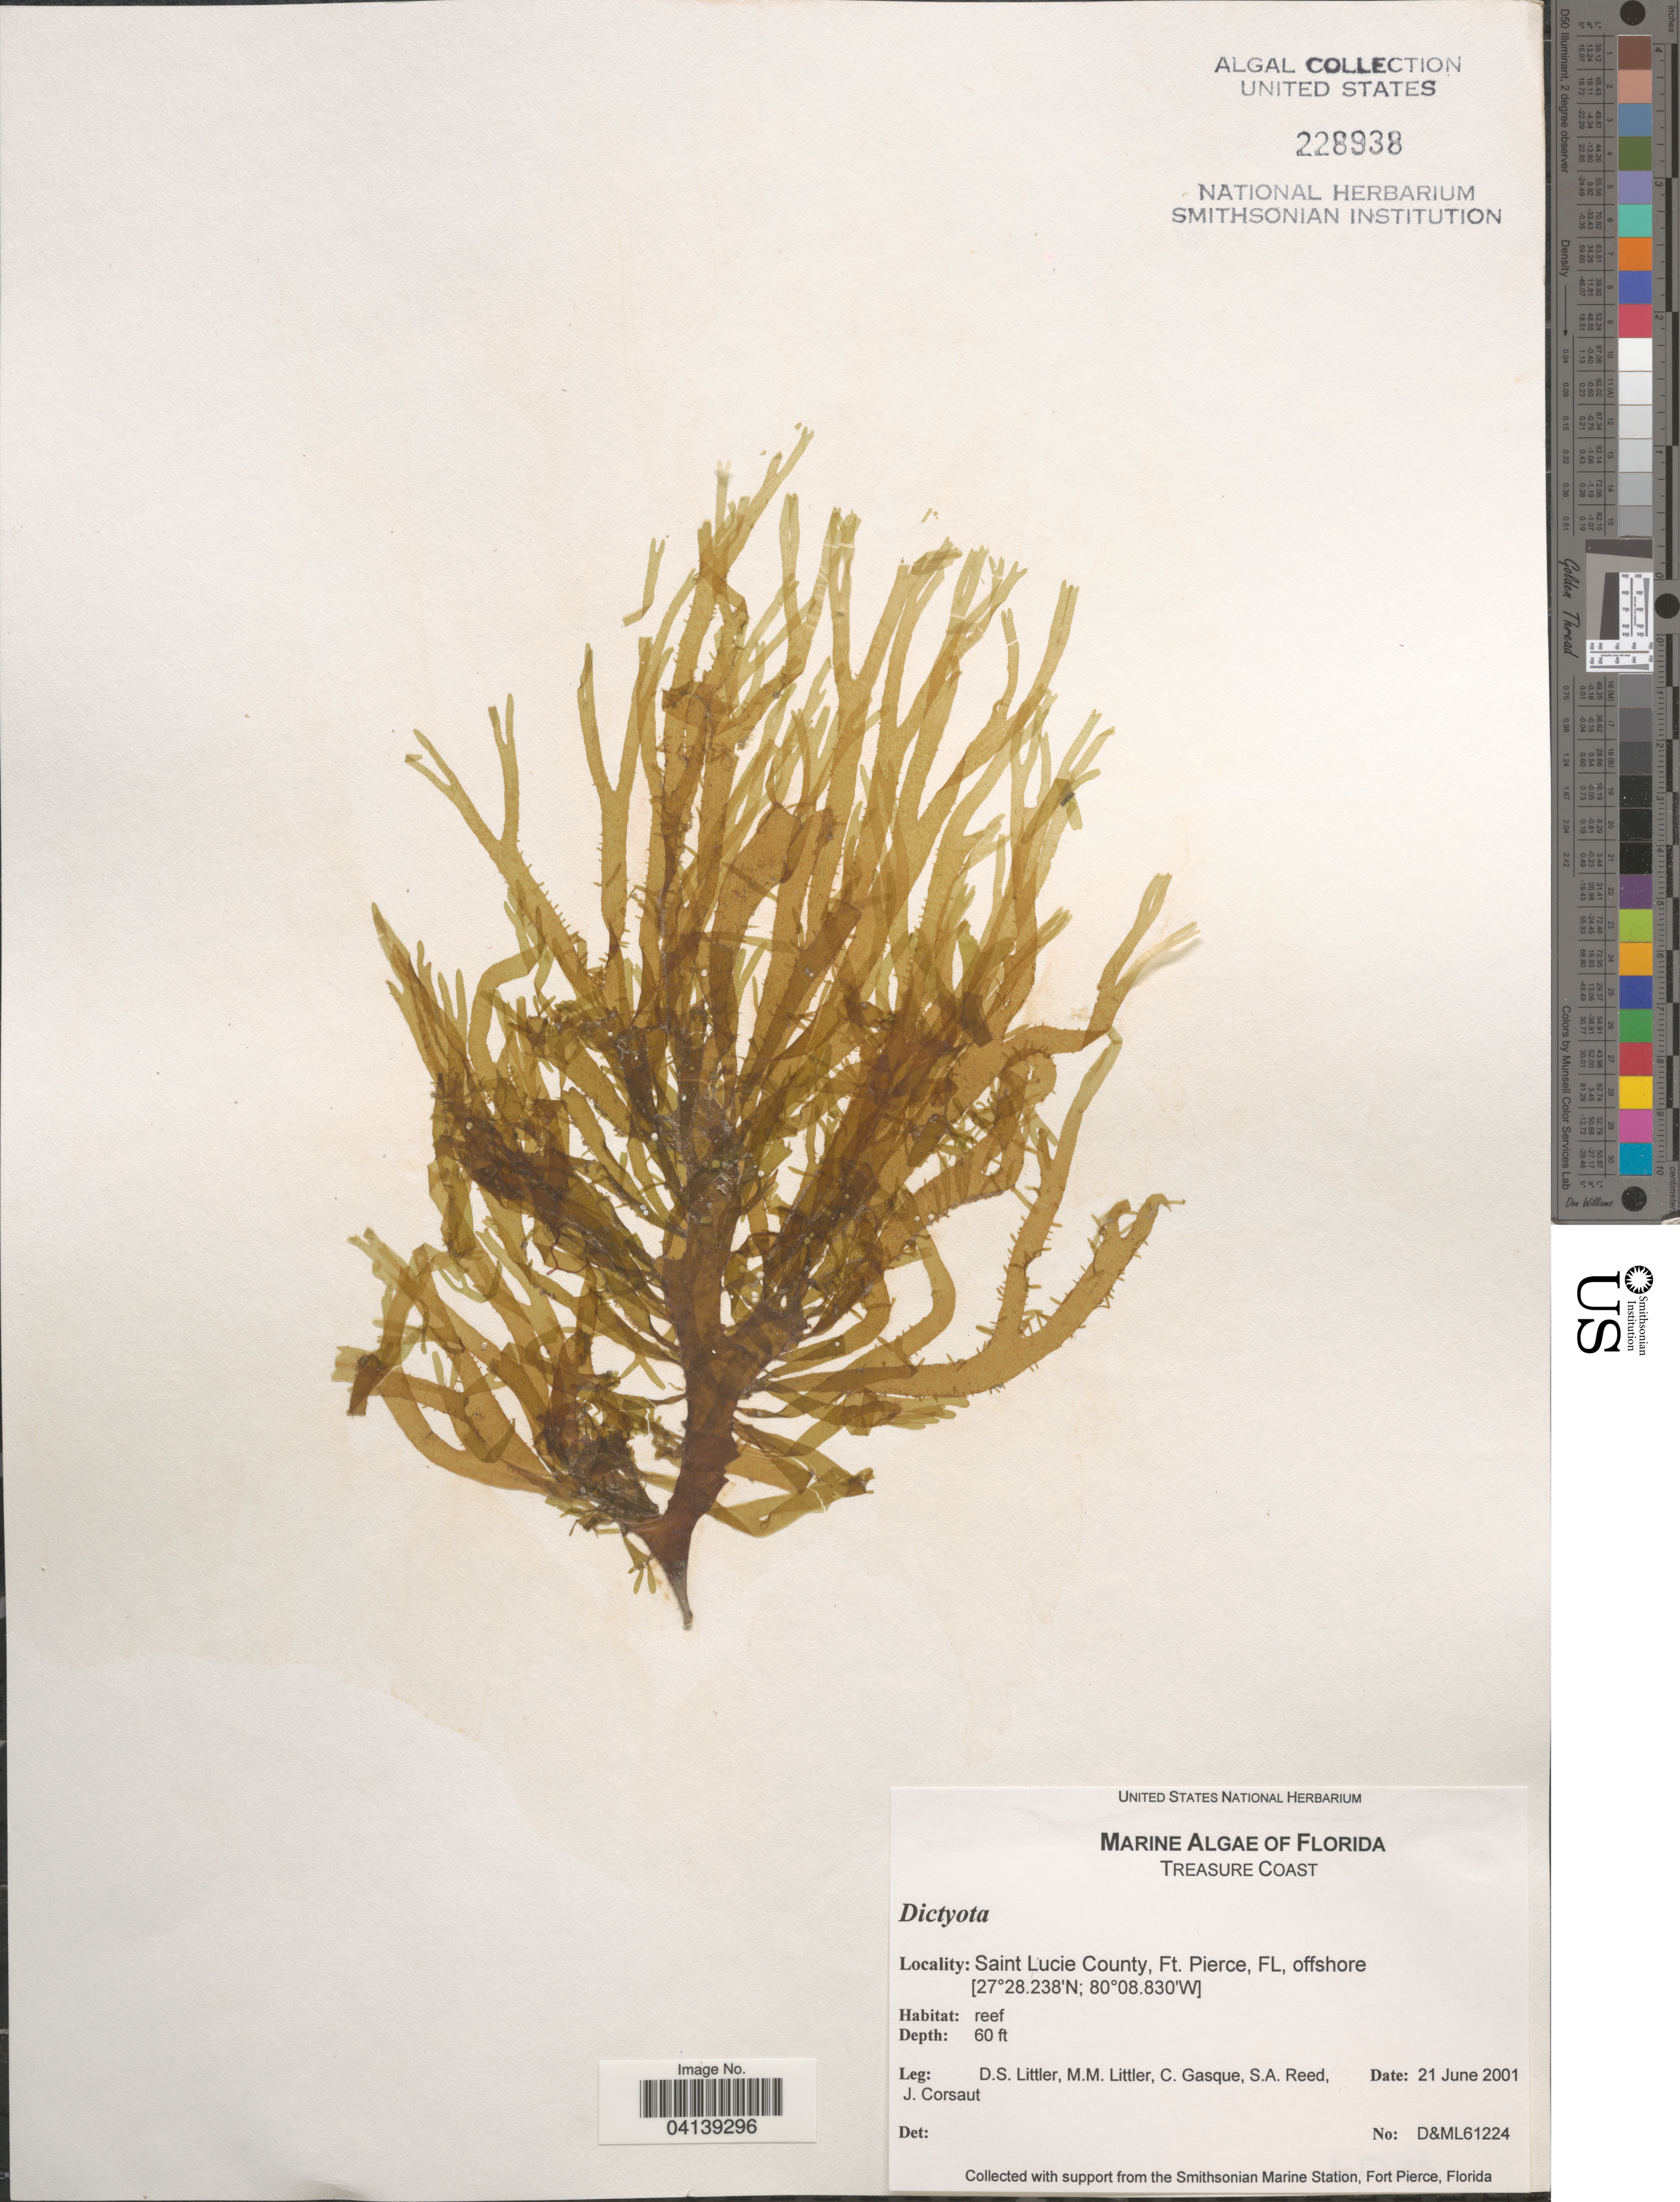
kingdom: Chromista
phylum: Ochrophyta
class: Phaeophyceae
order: Dictyotales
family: Dictyotaceae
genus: Dictyota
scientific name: Dictyota sp.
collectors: D. S. Littler, C. Gasque, S. Reed & J. Corsaut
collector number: D&ML61224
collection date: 2001-06-21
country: United States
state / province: Florida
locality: Treasure Coast. Saint Lucie County, Ft. Pierce, offshore.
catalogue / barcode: US 228938